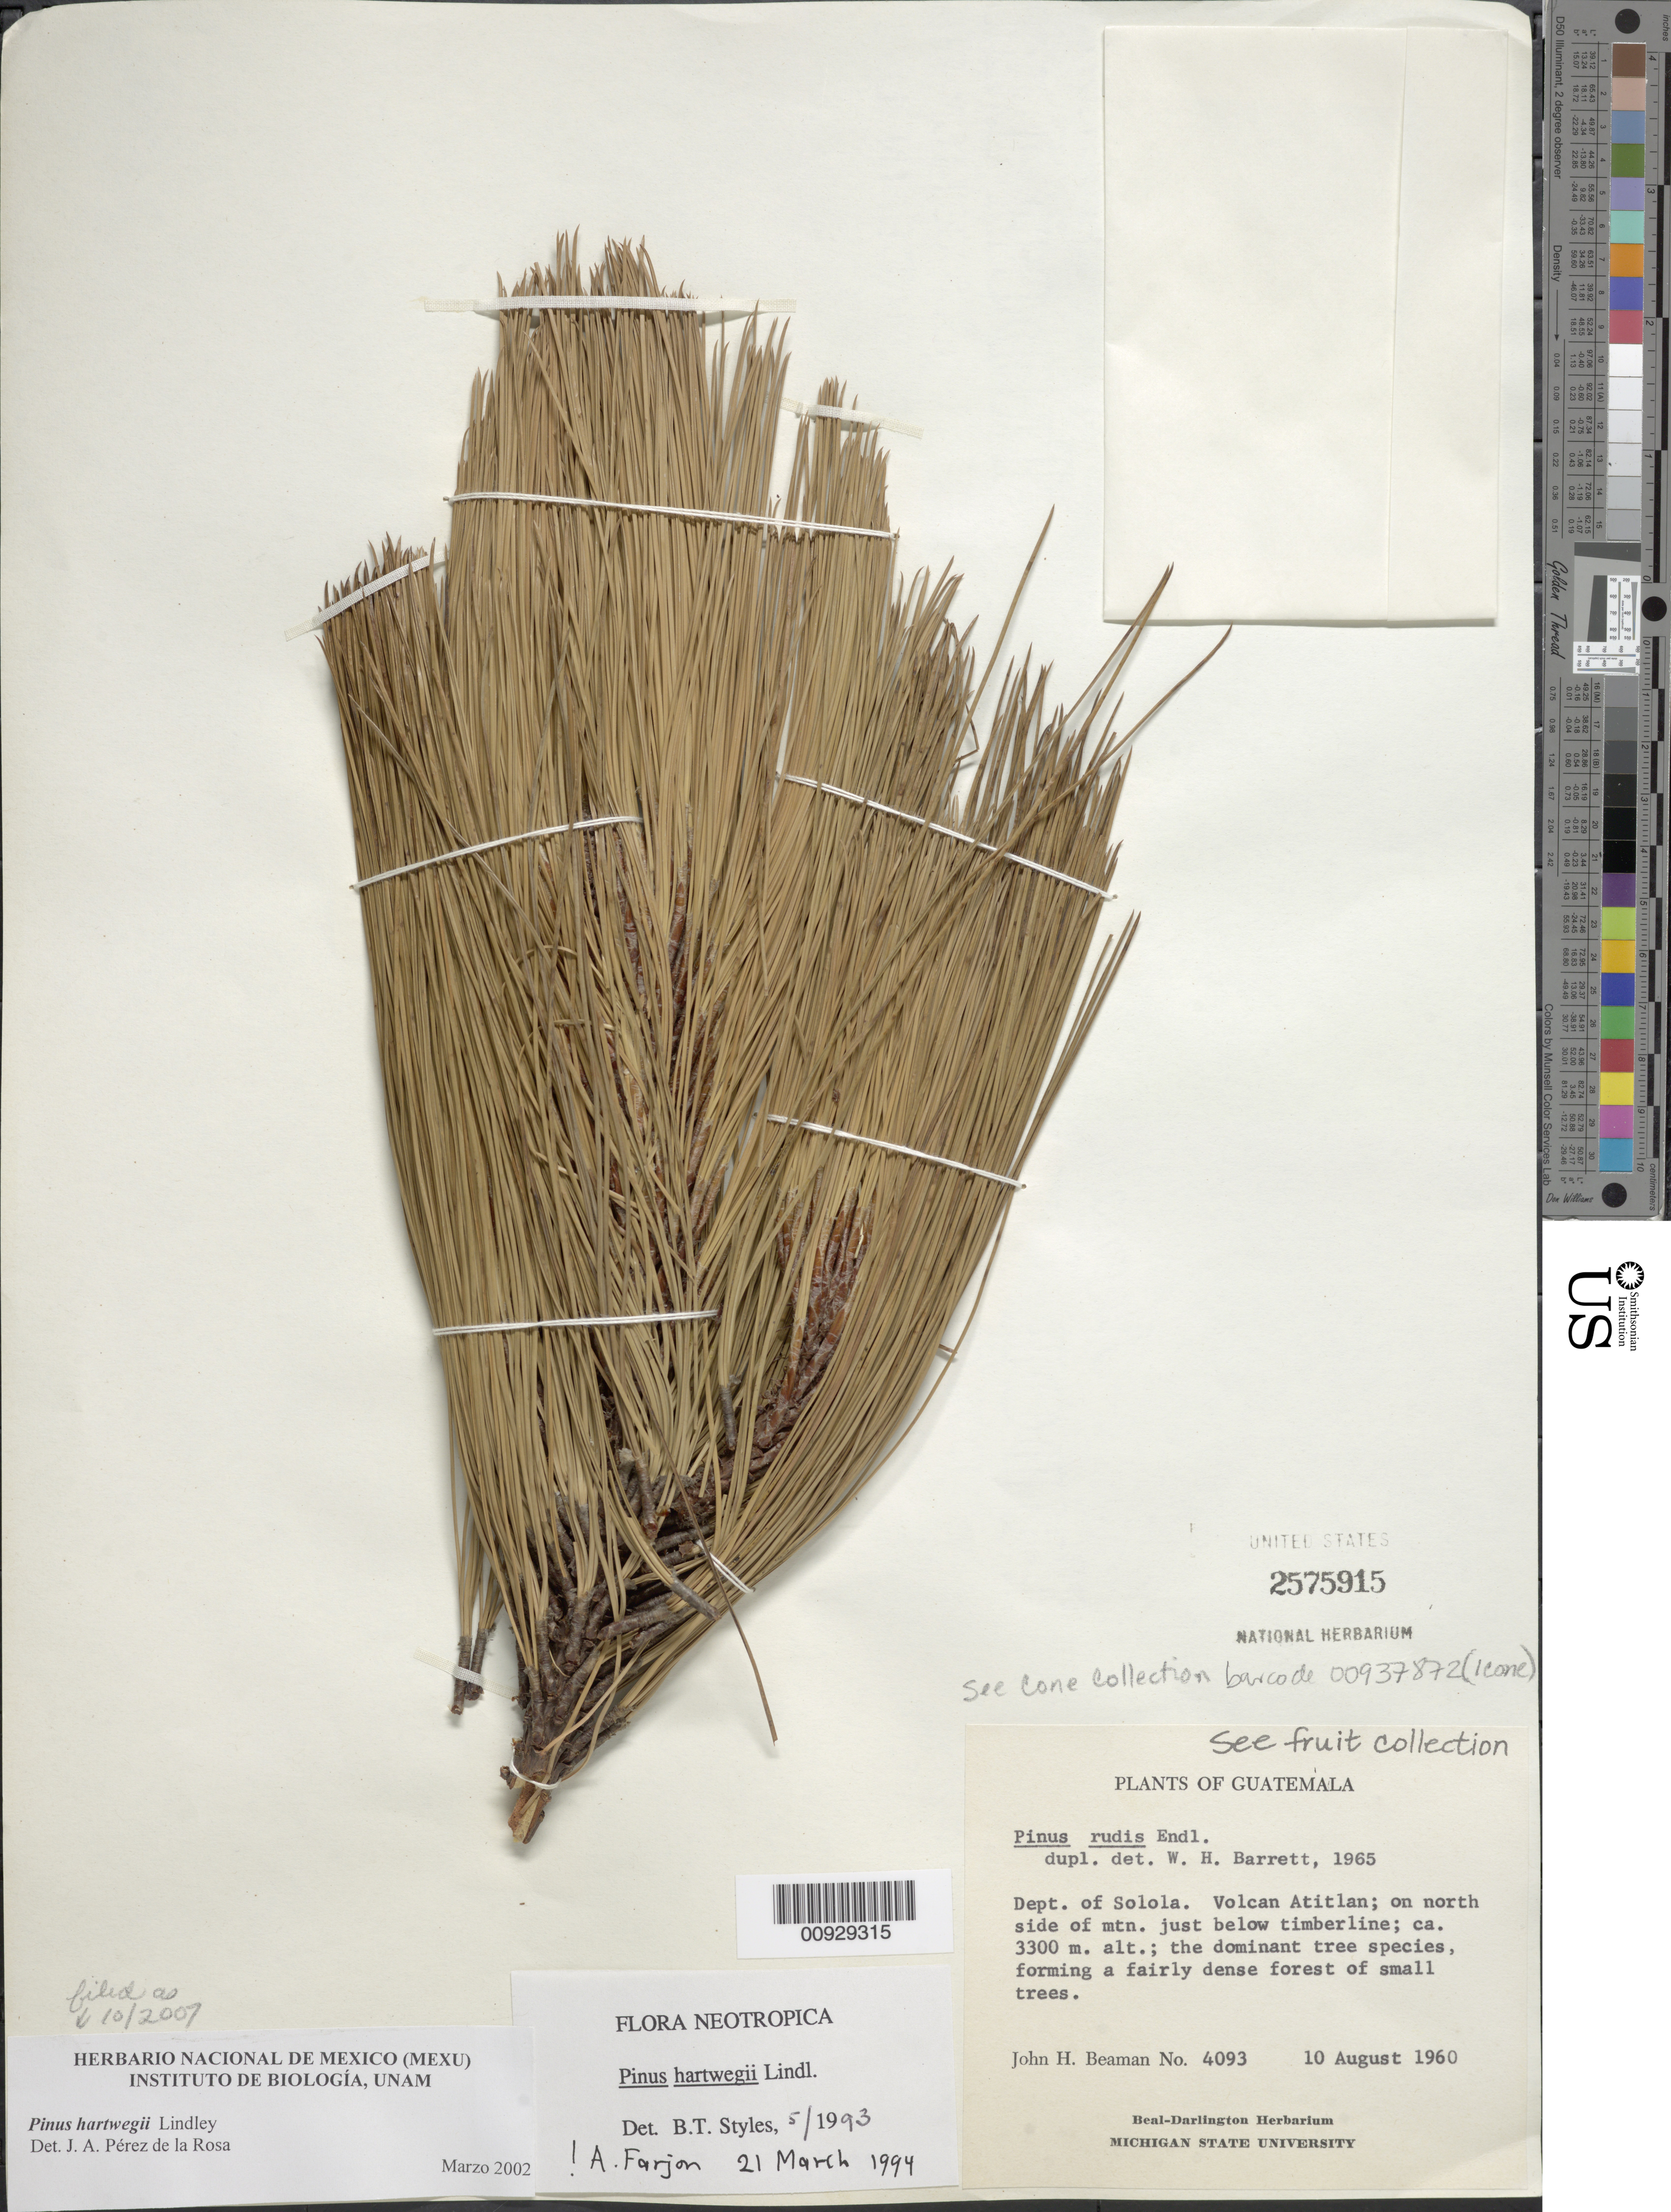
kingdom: Plantae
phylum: Tracheophyta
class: Pinopsida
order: Pinales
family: Pinaceae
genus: Pinus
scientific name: Pinus hartwegii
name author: Lindl.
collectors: J. H. Beaman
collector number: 4093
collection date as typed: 10 Aug 1960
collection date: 1960-08-10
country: Guatemala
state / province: Sololá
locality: Volcán Atitlan; on north side of mountain just below timberline.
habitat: North side of mountain just below timberline. The dominant species, forming a fairly dense forest of small trees.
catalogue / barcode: US 2575915